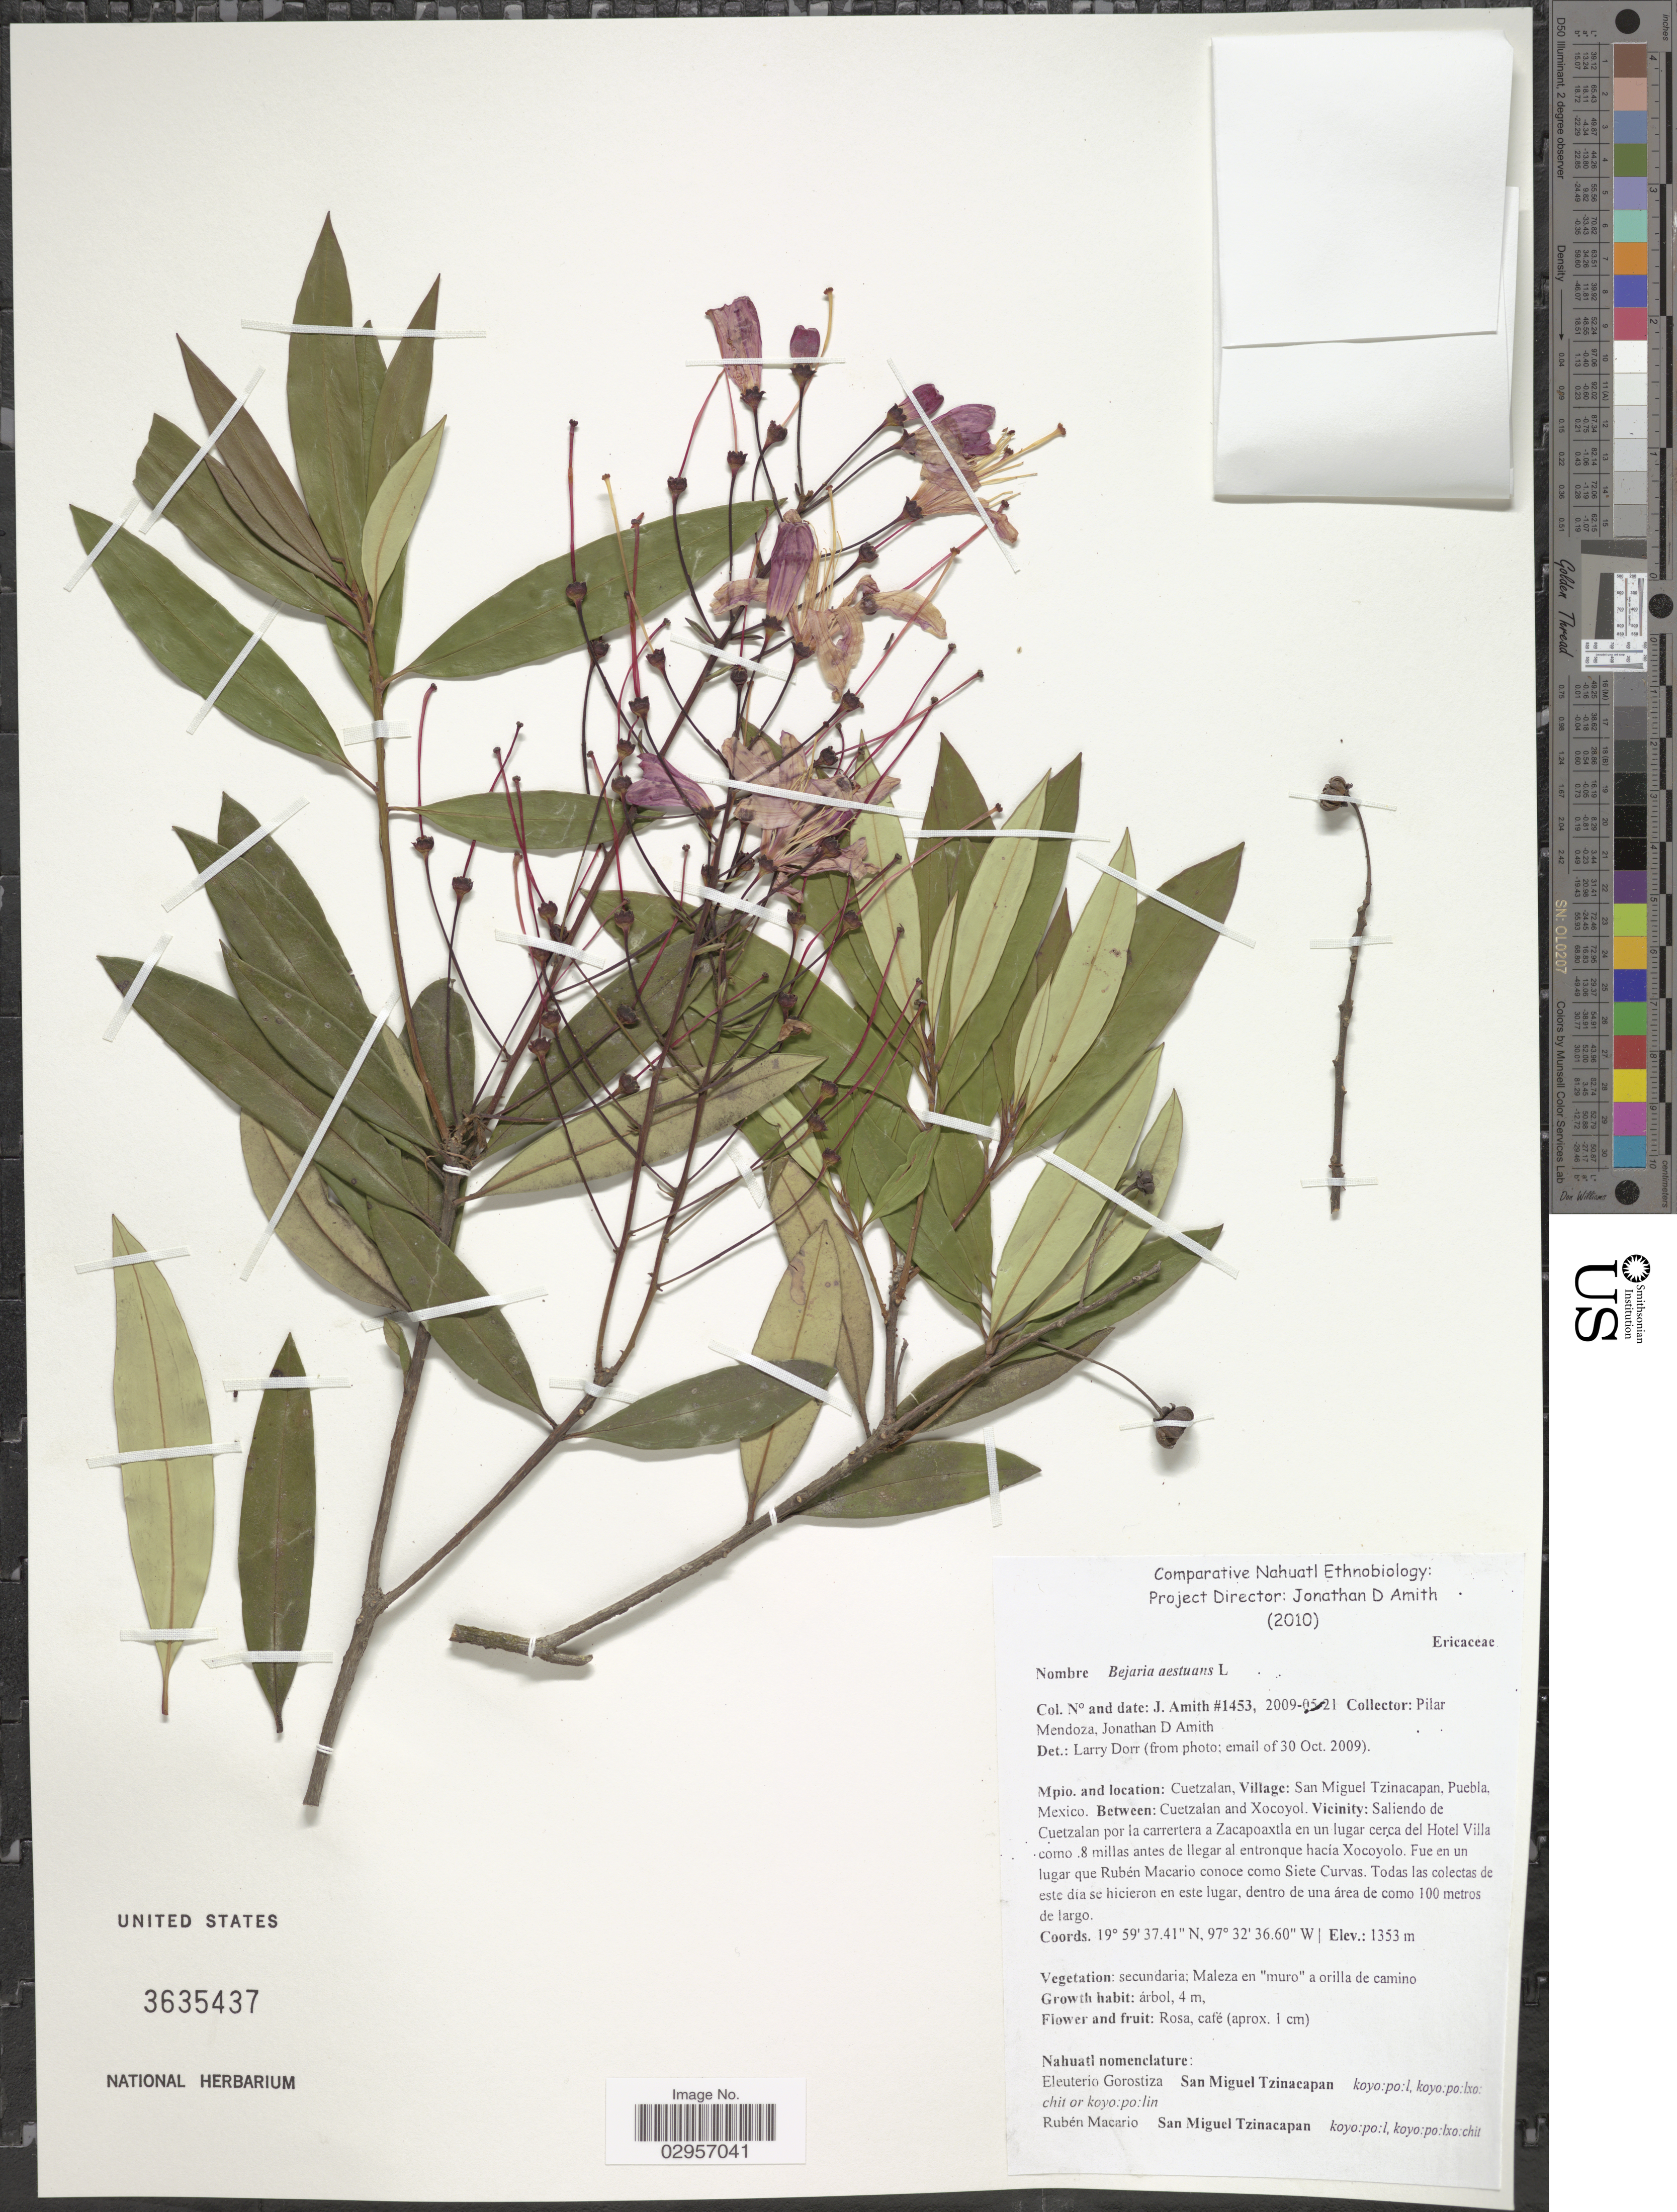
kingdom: Plantae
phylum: Tracheophyta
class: Magnoliopsida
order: Ericales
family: Ericaceae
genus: Befaria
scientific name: Befaria aestuans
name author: Mutis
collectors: J. D. Amith & P. Mendoza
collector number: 1453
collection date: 2009-05-21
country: Mexico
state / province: Puebla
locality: Mpio.: Cuetzalan, Village: San Miguel Tzinacapan, Puebla, Between: Cuetzalan and Xocoyol, Vicinity: Saliendo de Cuetzalan por la carretera a Zacapoaxtla en un lugar cerca del Hotel Villa como.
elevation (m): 1353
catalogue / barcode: US 3635437